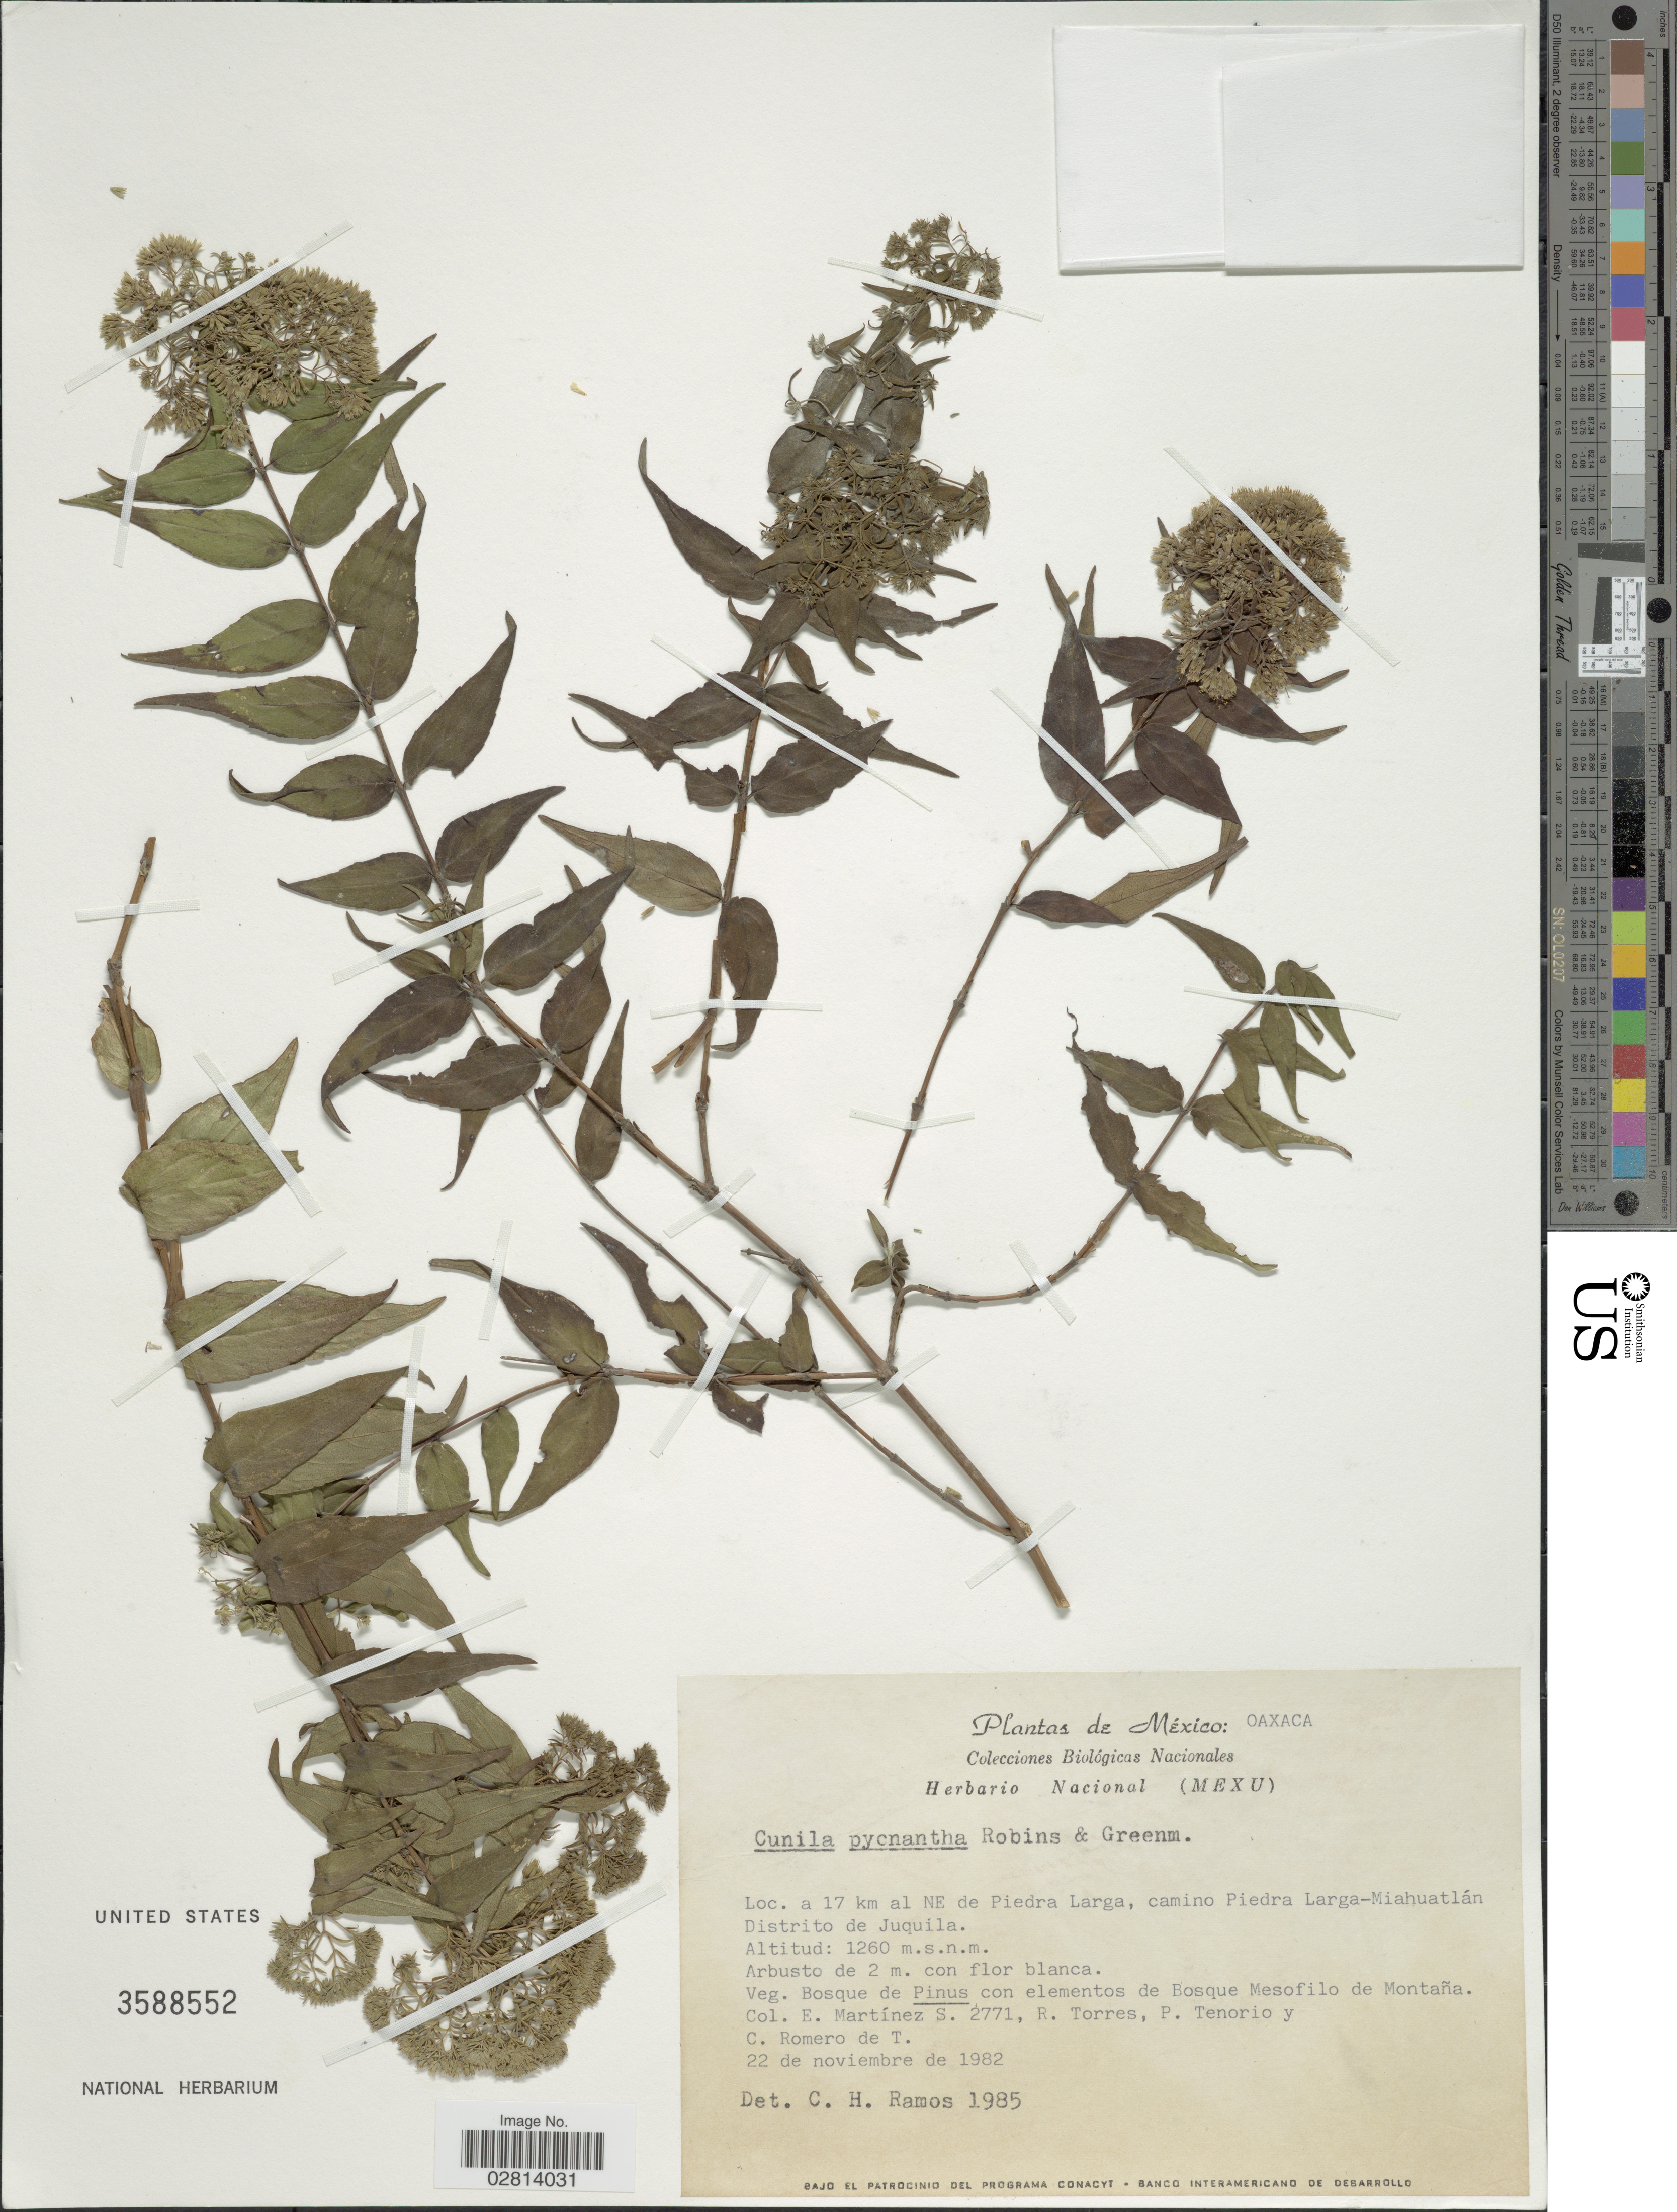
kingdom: Plantae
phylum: Tracheophyta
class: Magnoliopsida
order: Lamiales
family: Lamiaceae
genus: Cunila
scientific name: Cunila pycnantha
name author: B.L. Rob. & Greenm.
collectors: E. M. Martínez S., R. Torres, Tenorio, P. & C. Romero de T.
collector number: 2771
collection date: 1982-11-22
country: Mexico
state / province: Oaxaca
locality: A 17 km al NE de Piedra Larga, camino Piedra Larga-Miahuatlán, Distrito de Juquila.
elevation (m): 1260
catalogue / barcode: US 3588552